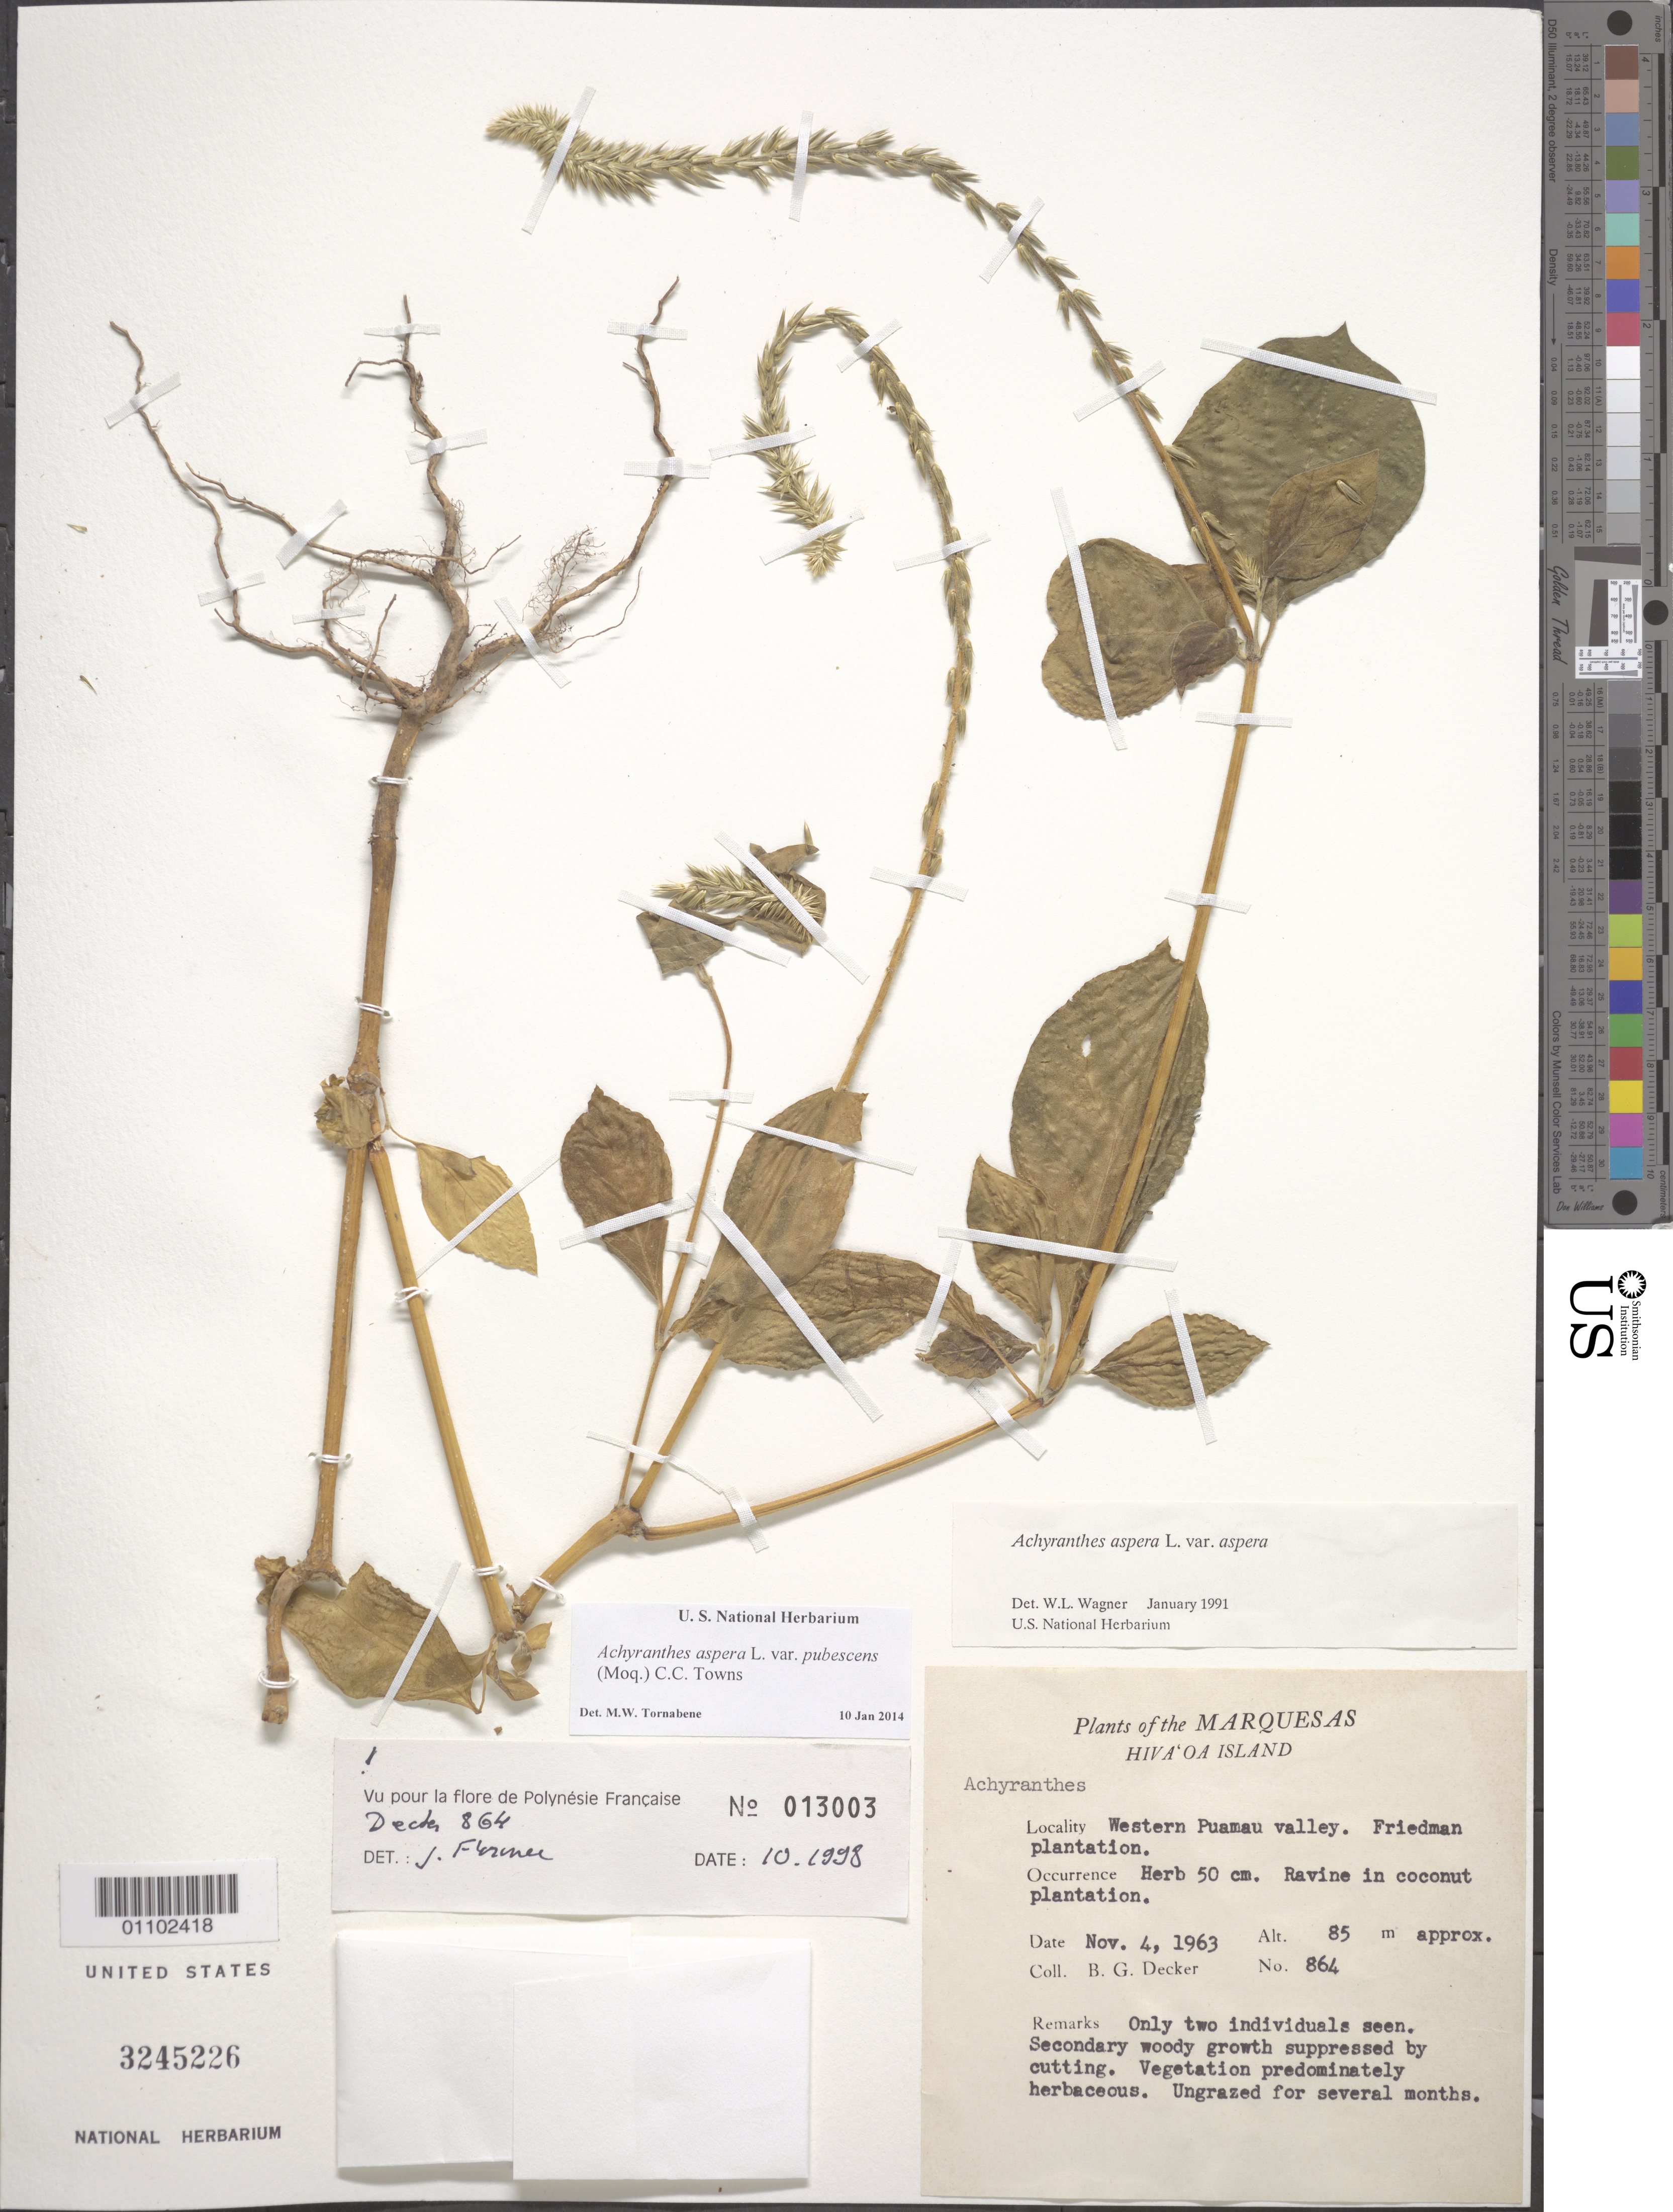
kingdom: Plantae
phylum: Tracheophyta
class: Magnoliopsida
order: Caryophyllales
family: Amaranthaceae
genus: Achyranthes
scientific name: Achyranthes aspera var. pubescens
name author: (Moq.) C. C. Towns.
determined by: Tornabene, Michael W., (BOT), Smithsonian Institution - National Museum of Natural History (UNITED STATES)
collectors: B. G. Decker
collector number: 864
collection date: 1963-11-04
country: French Polynesia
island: Hiva Oa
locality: W Puamau Valley, Friedman plantation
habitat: Ravine in coconut plantation. Secondary woody growth suppressed by cutting. Ungrazed for several months. Vegetation predominately herbaceous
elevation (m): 85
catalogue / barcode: US 3245226